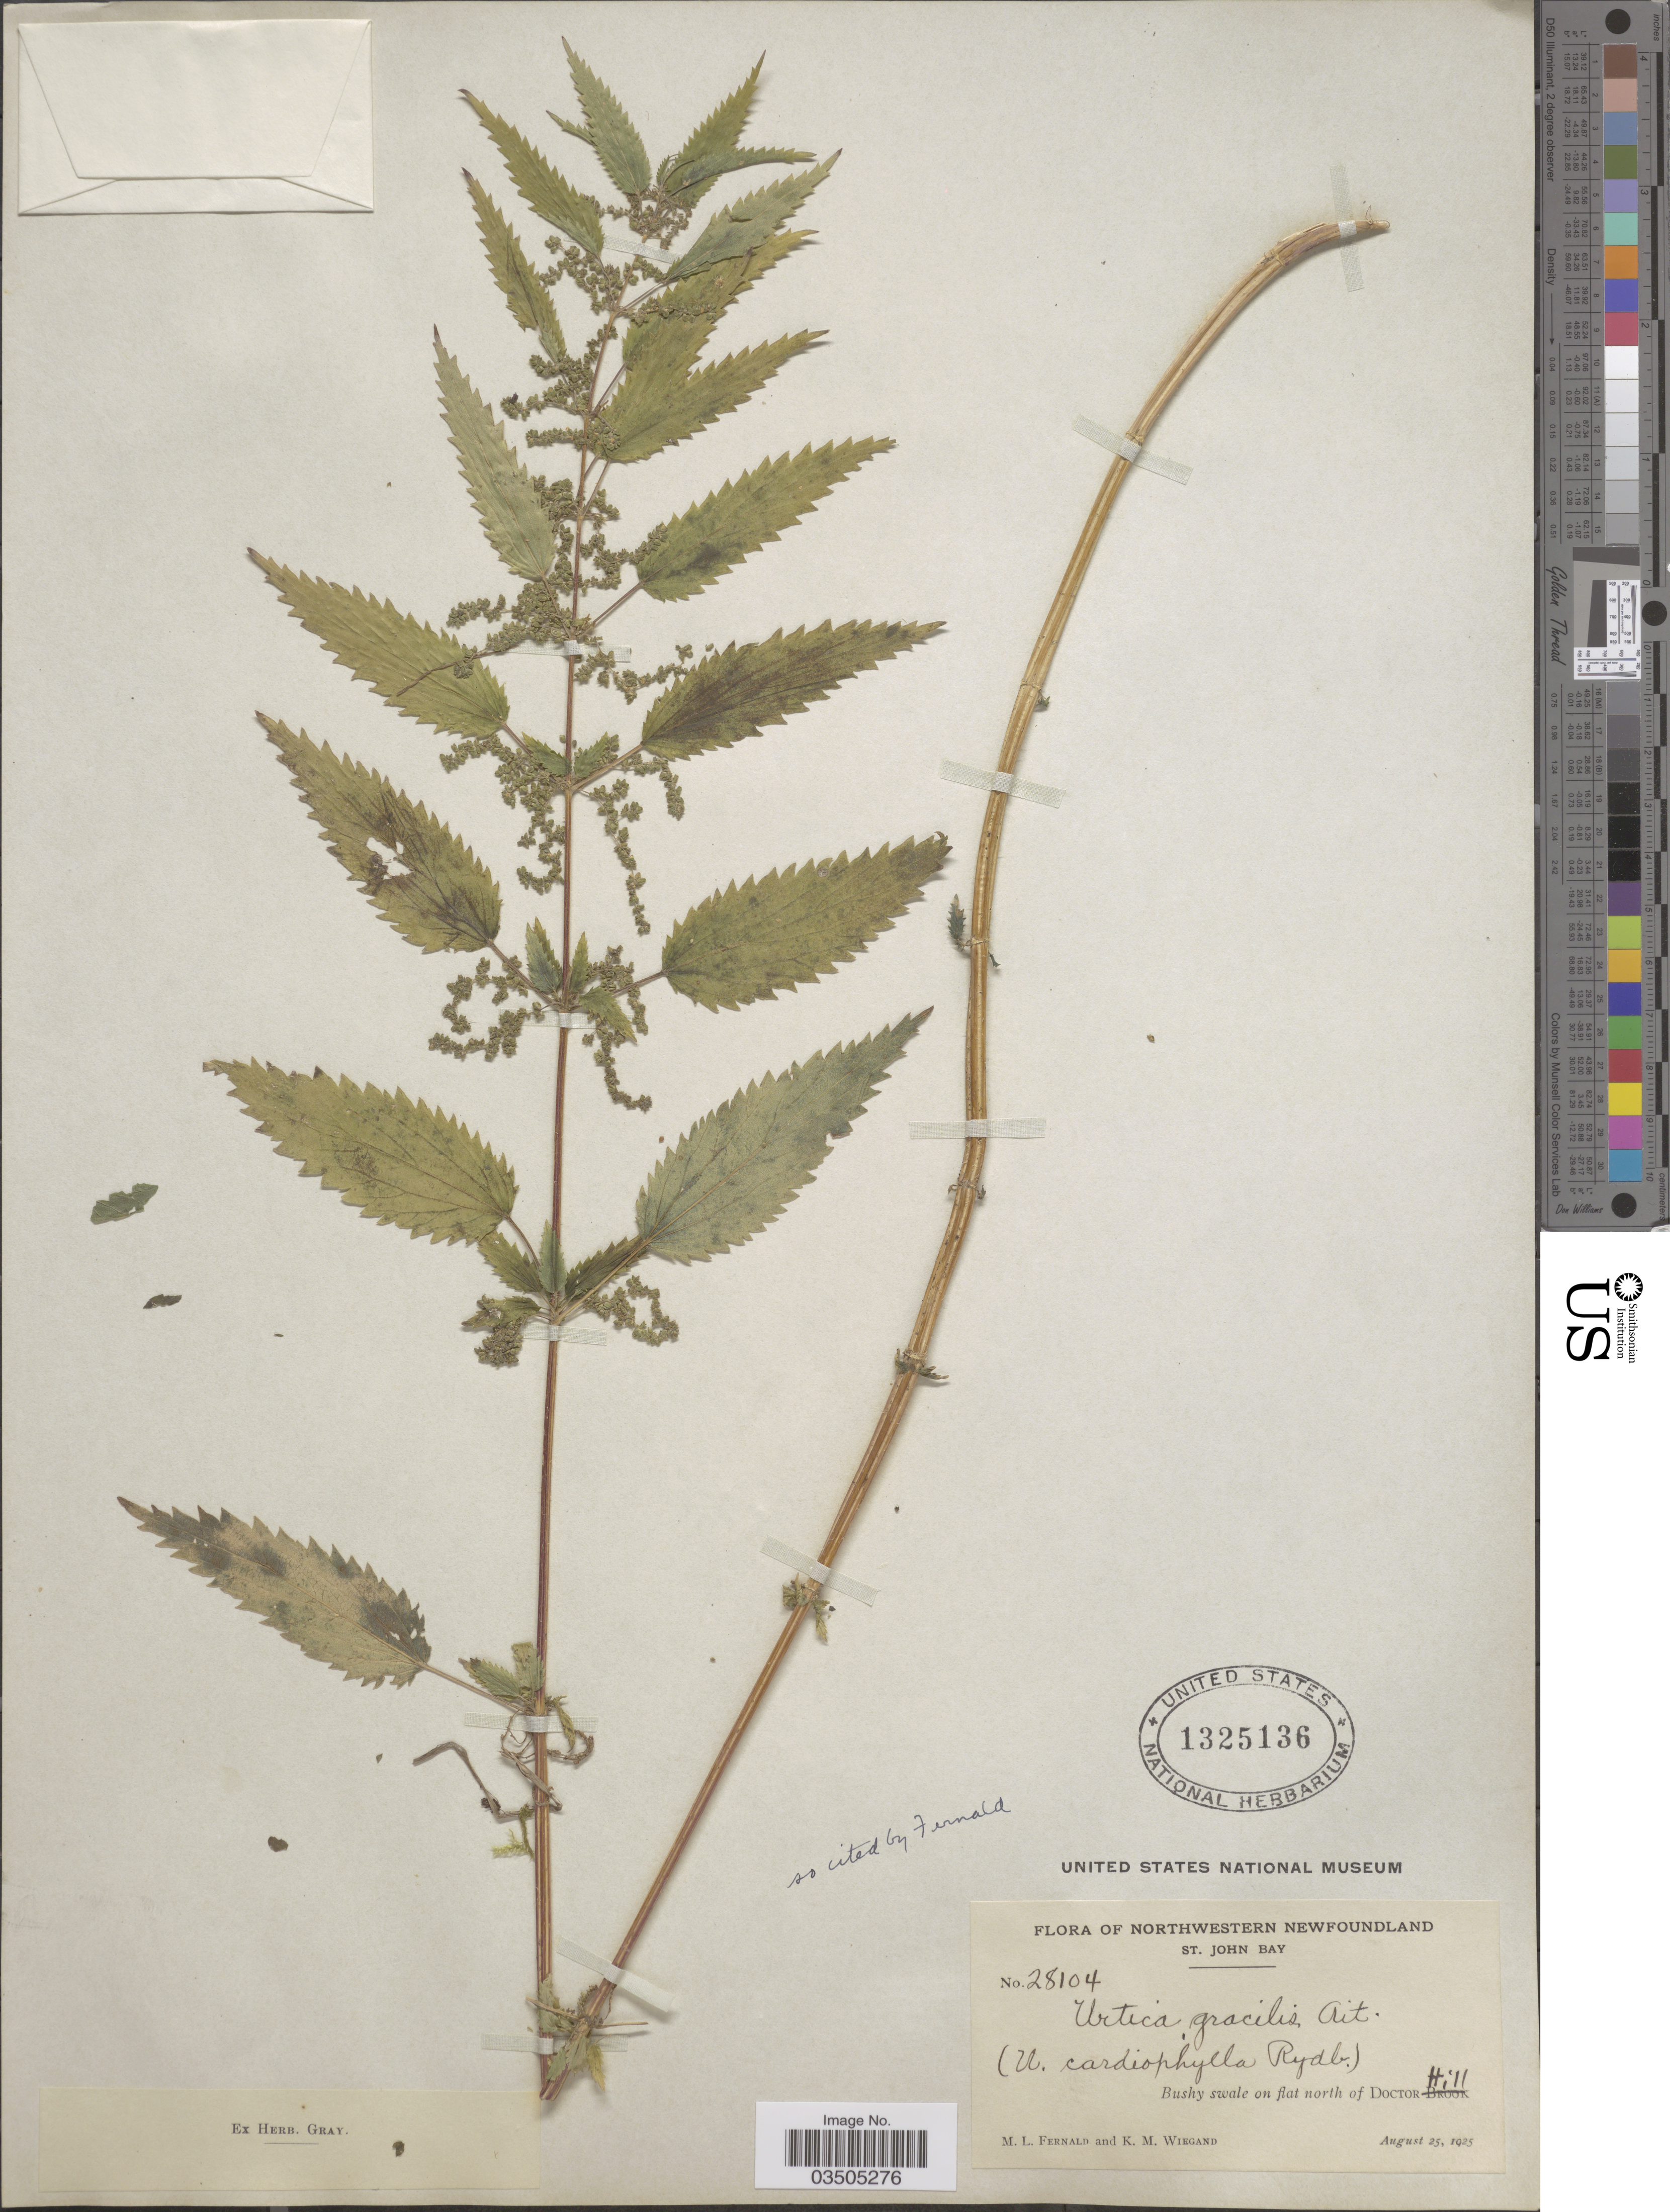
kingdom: Plantae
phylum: Tracheophyta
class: Magnoliopsida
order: Rosales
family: Urticaceae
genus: Urtica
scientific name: Urtica dioica subsp. gracilis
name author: L.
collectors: M. L. Fernald & K. M. Wiegand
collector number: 28104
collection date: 1925-08-25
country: Canada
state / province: Newfoundland and Labrador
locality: Northwestern Newfoundland. St. John Bay. North of Doctor Hill.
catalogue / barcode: US 1325136